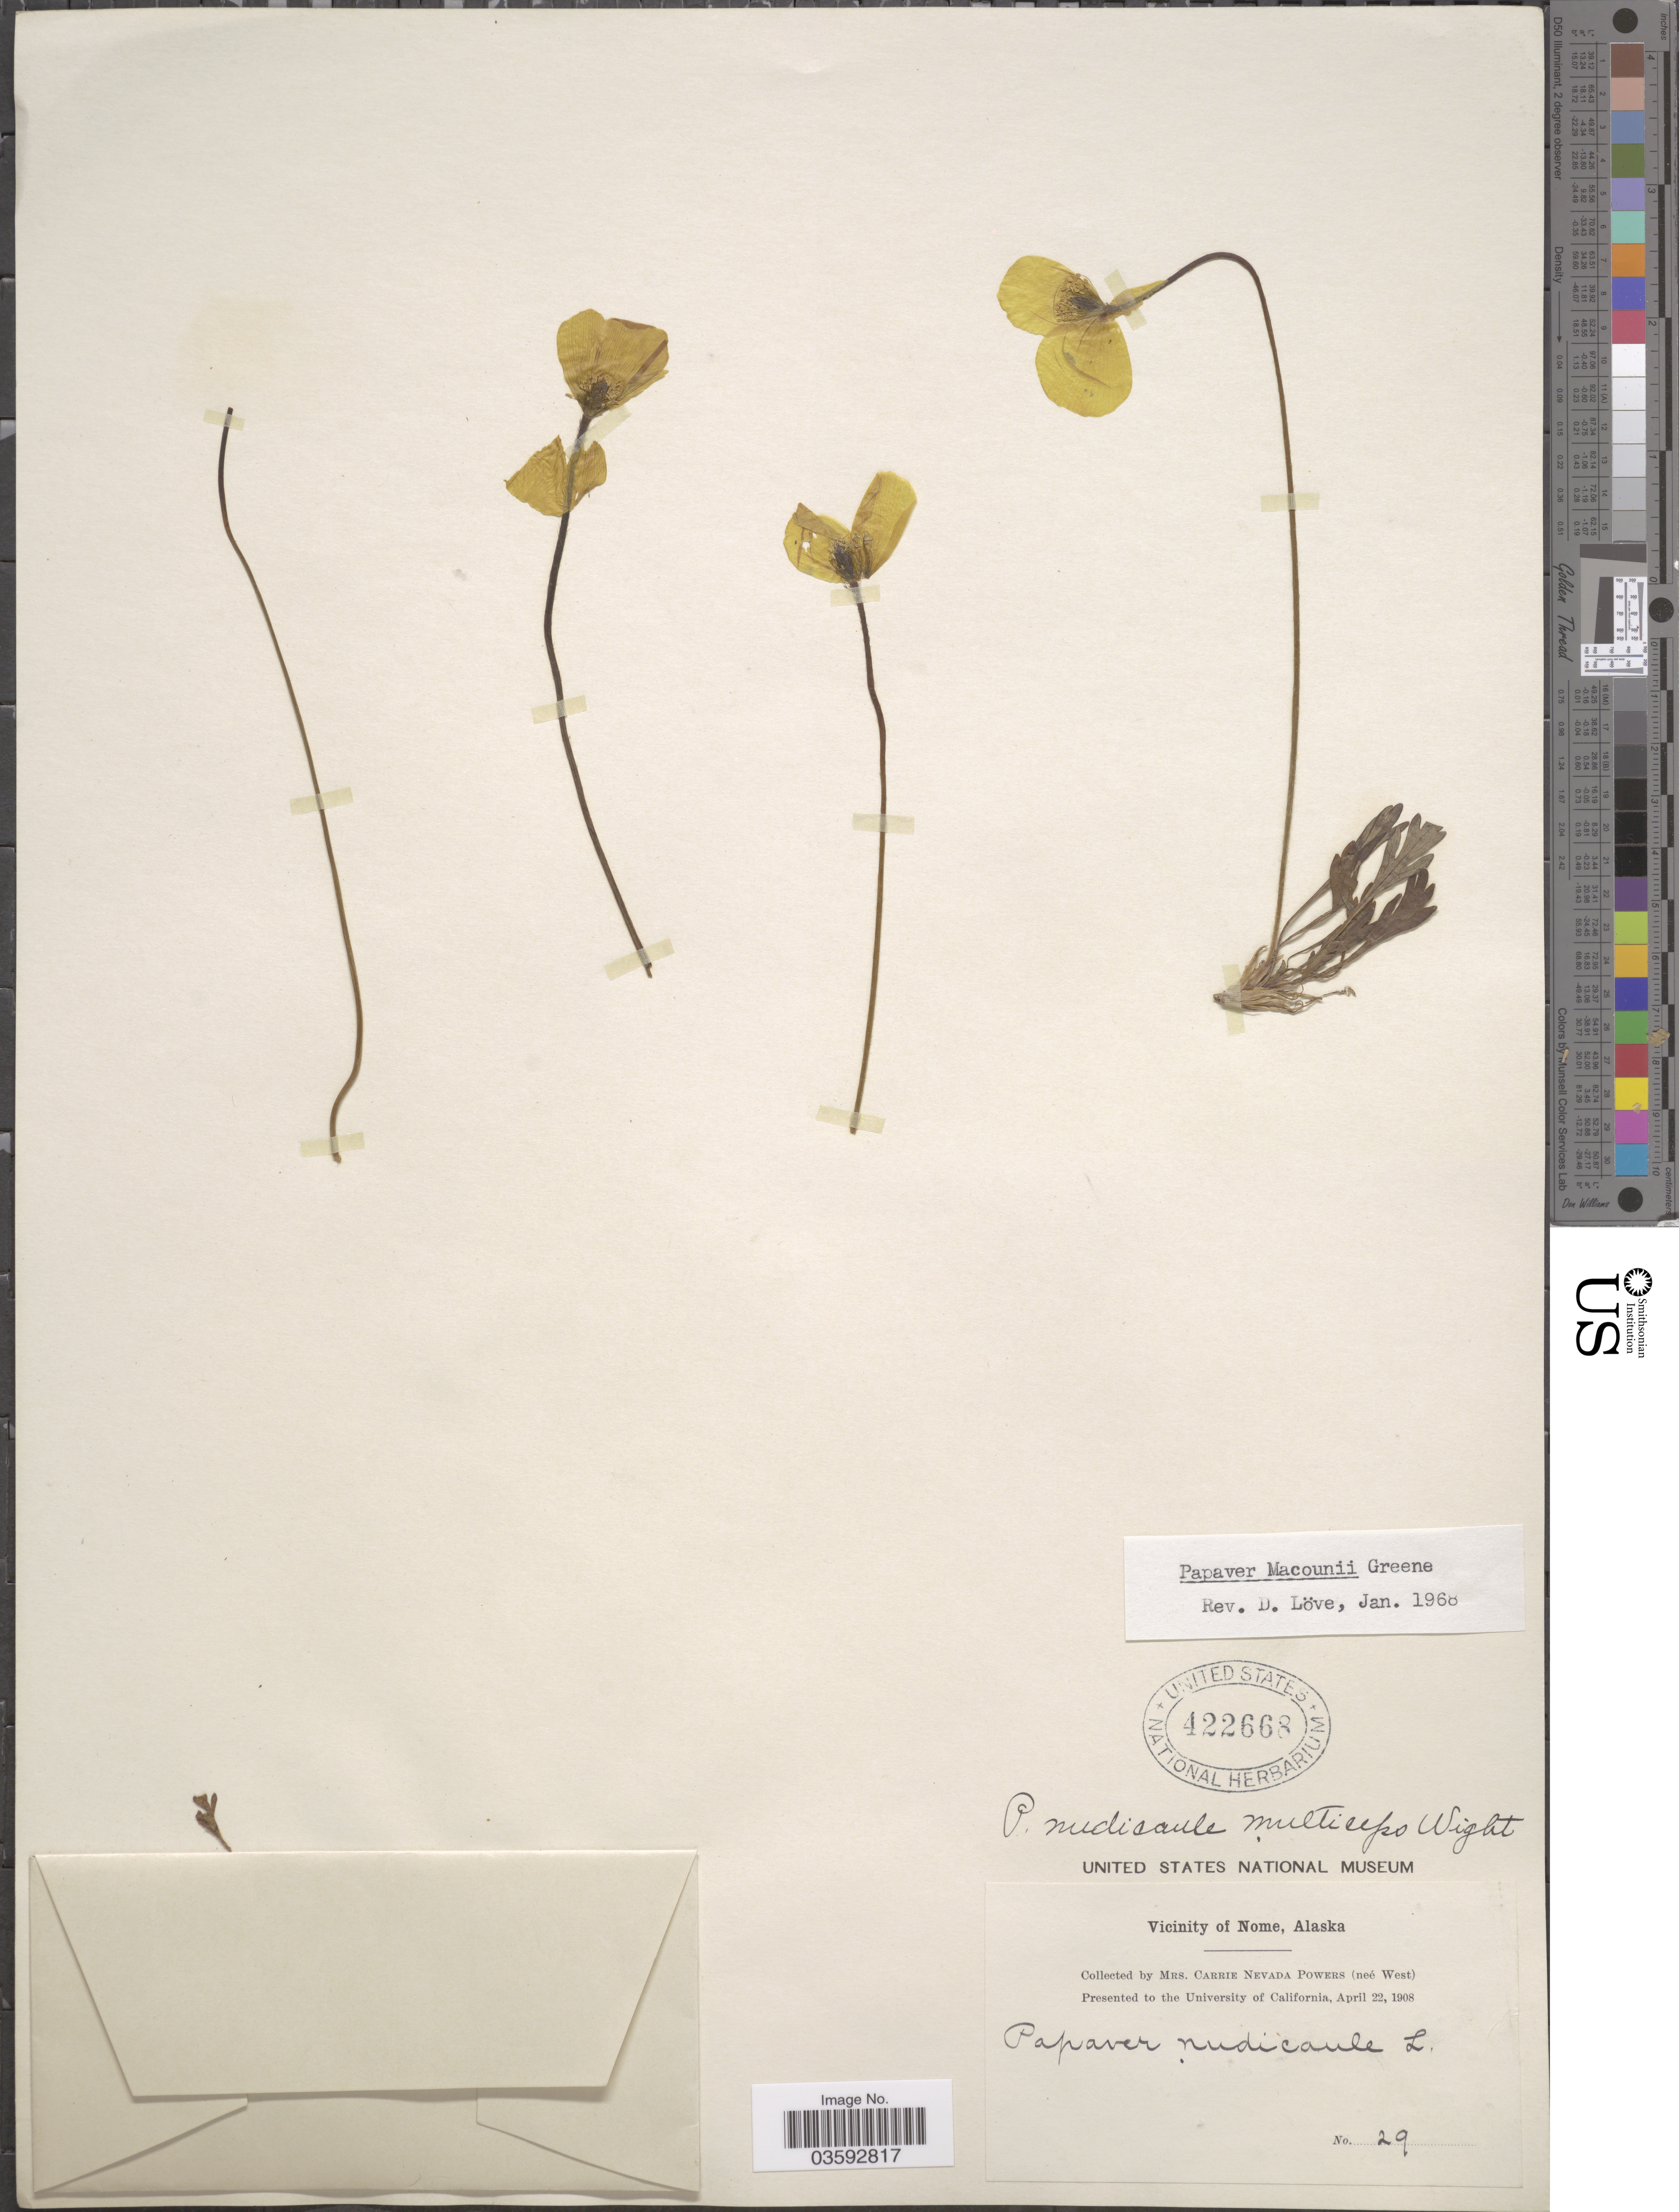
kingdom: Plantae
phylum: Tracheophyta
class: Magnoliopsida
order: Ranunculales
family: Papaveraceae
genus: Papaver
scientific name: Papaver macounii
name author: Greene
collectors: C. Powers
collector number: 29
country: United States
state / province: Alaska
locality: Vicinity of Nome.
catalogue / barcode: US 422668